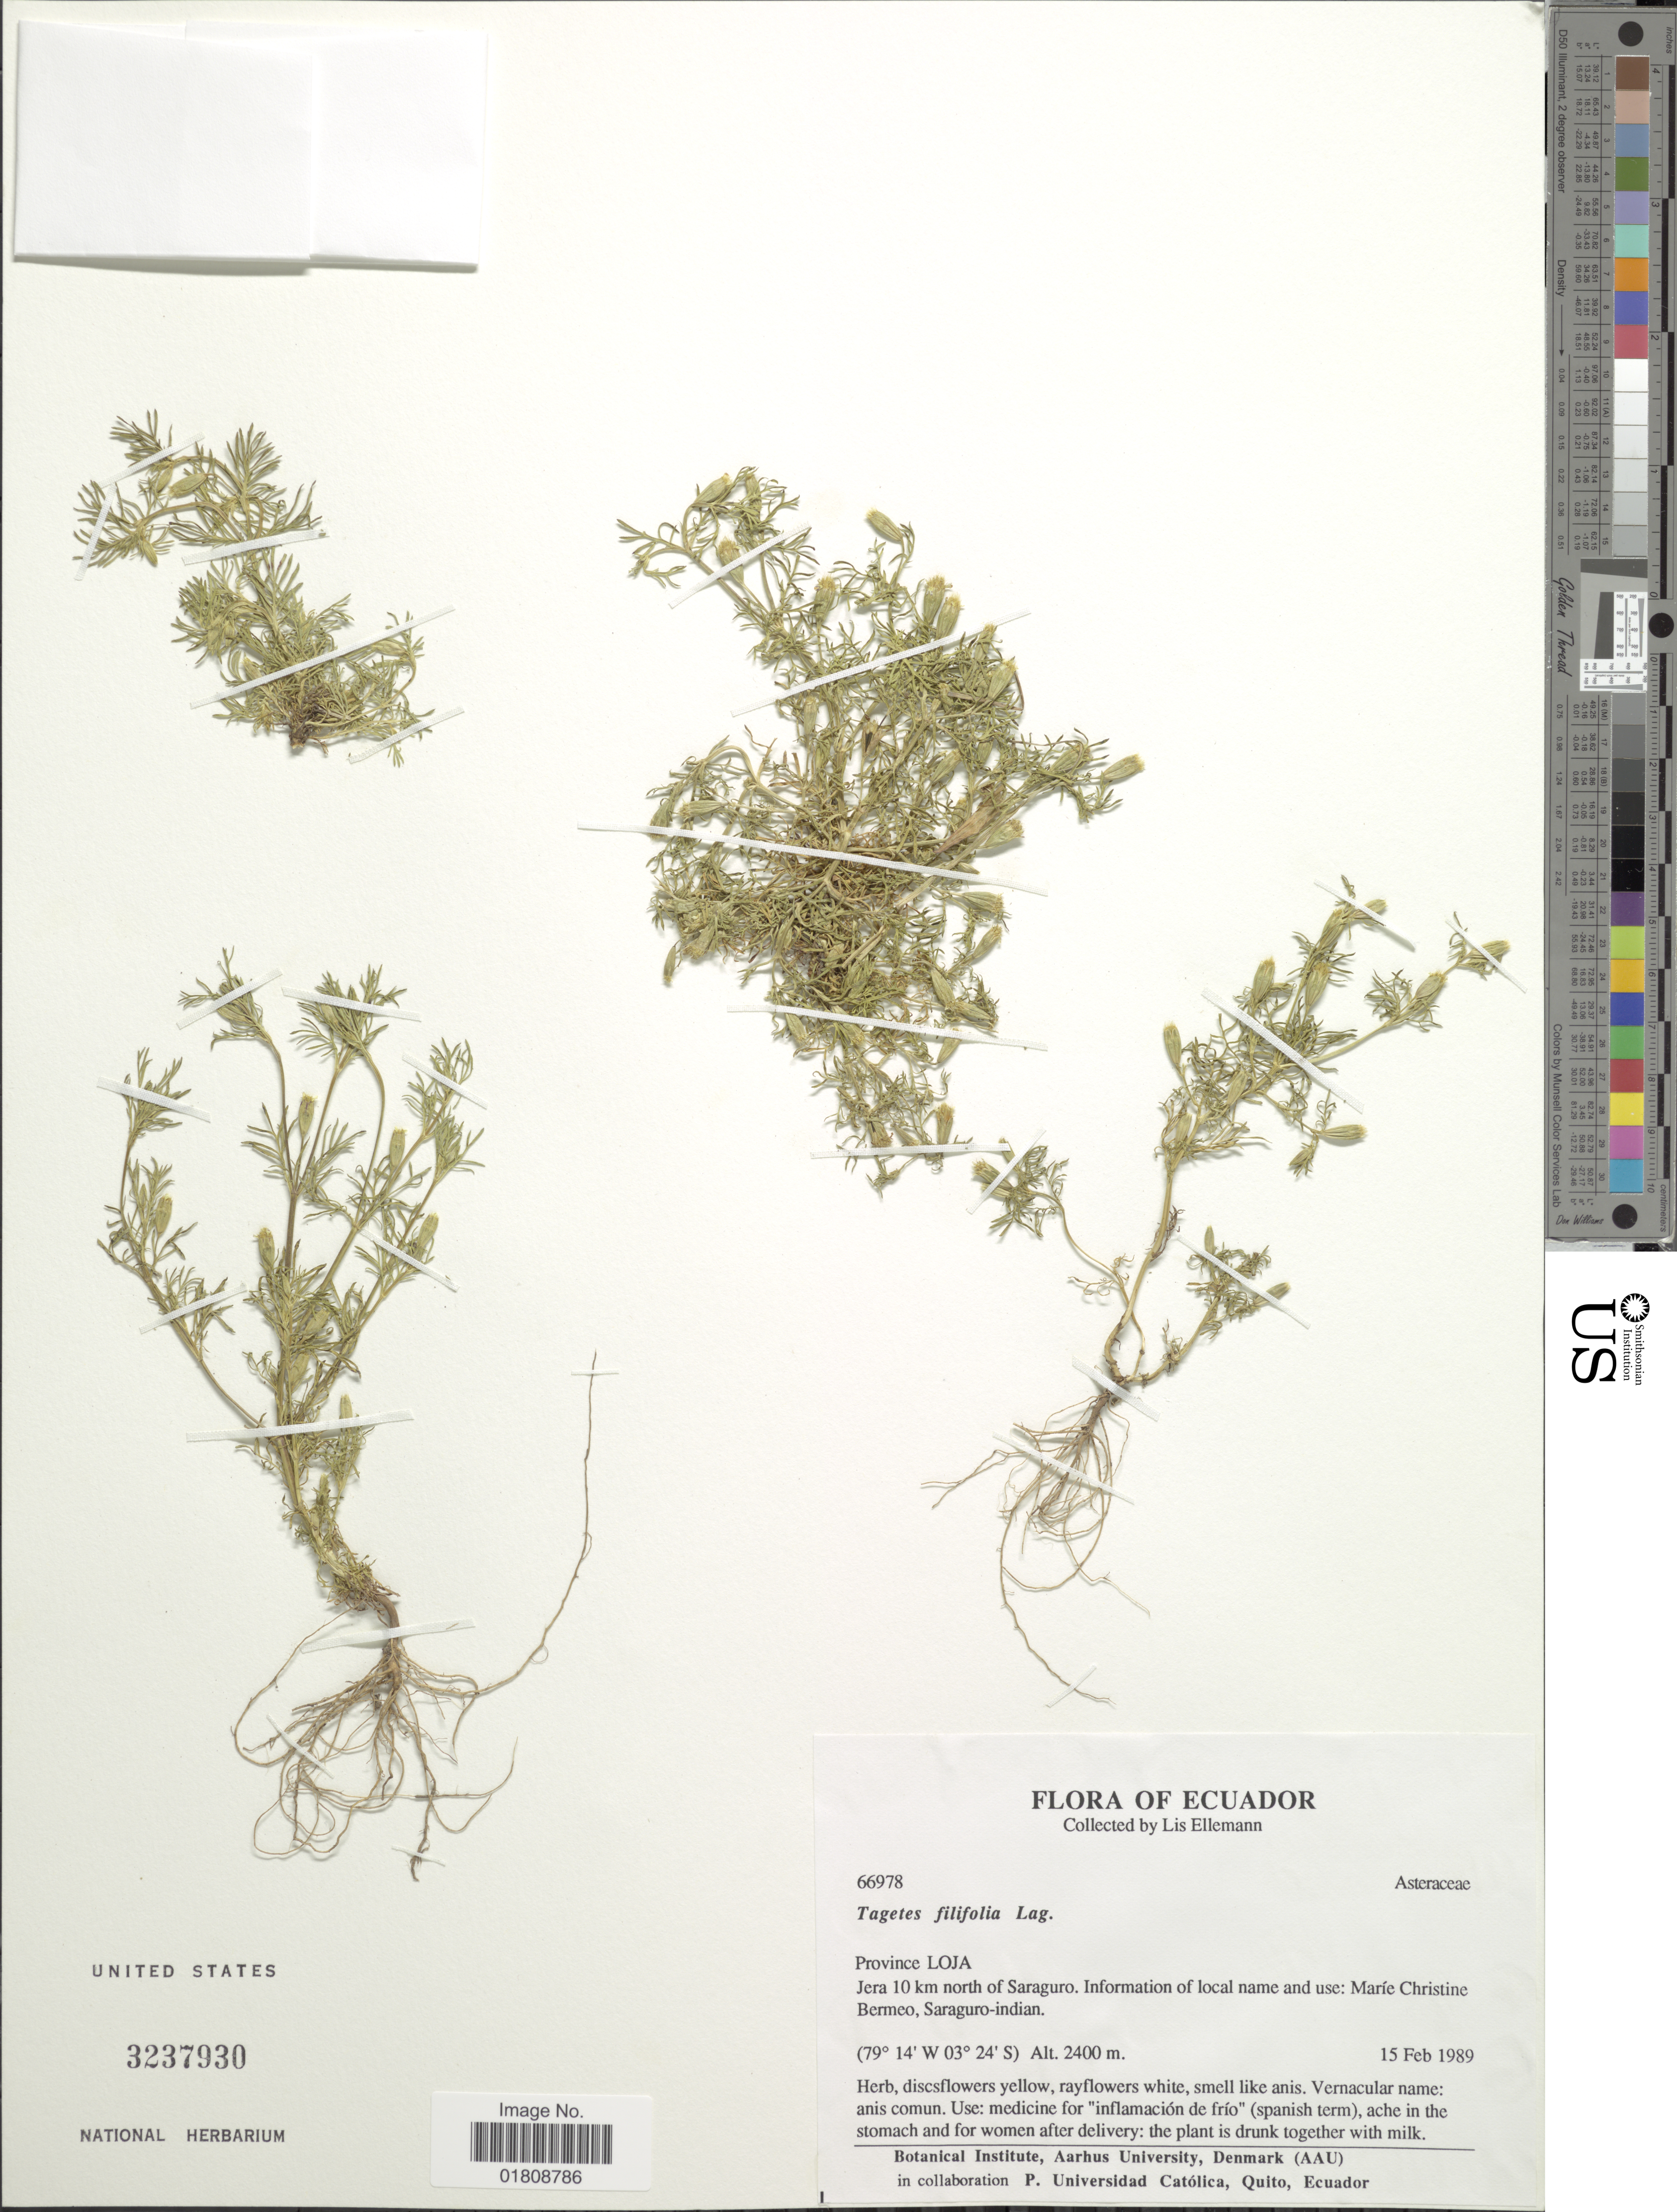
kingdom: Plantae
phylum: Tracheophyta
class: Magnoliopsida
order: Asterales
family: Asteraceae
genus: Tagetes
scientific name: Tagetes filifolia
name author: Lag.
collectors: L. Ellemann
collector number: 66978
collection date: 1989-02-15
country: Ecuador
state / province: Loja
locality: Jera 10 km north of Saraguro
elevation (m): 2400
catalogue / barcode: US 3237930